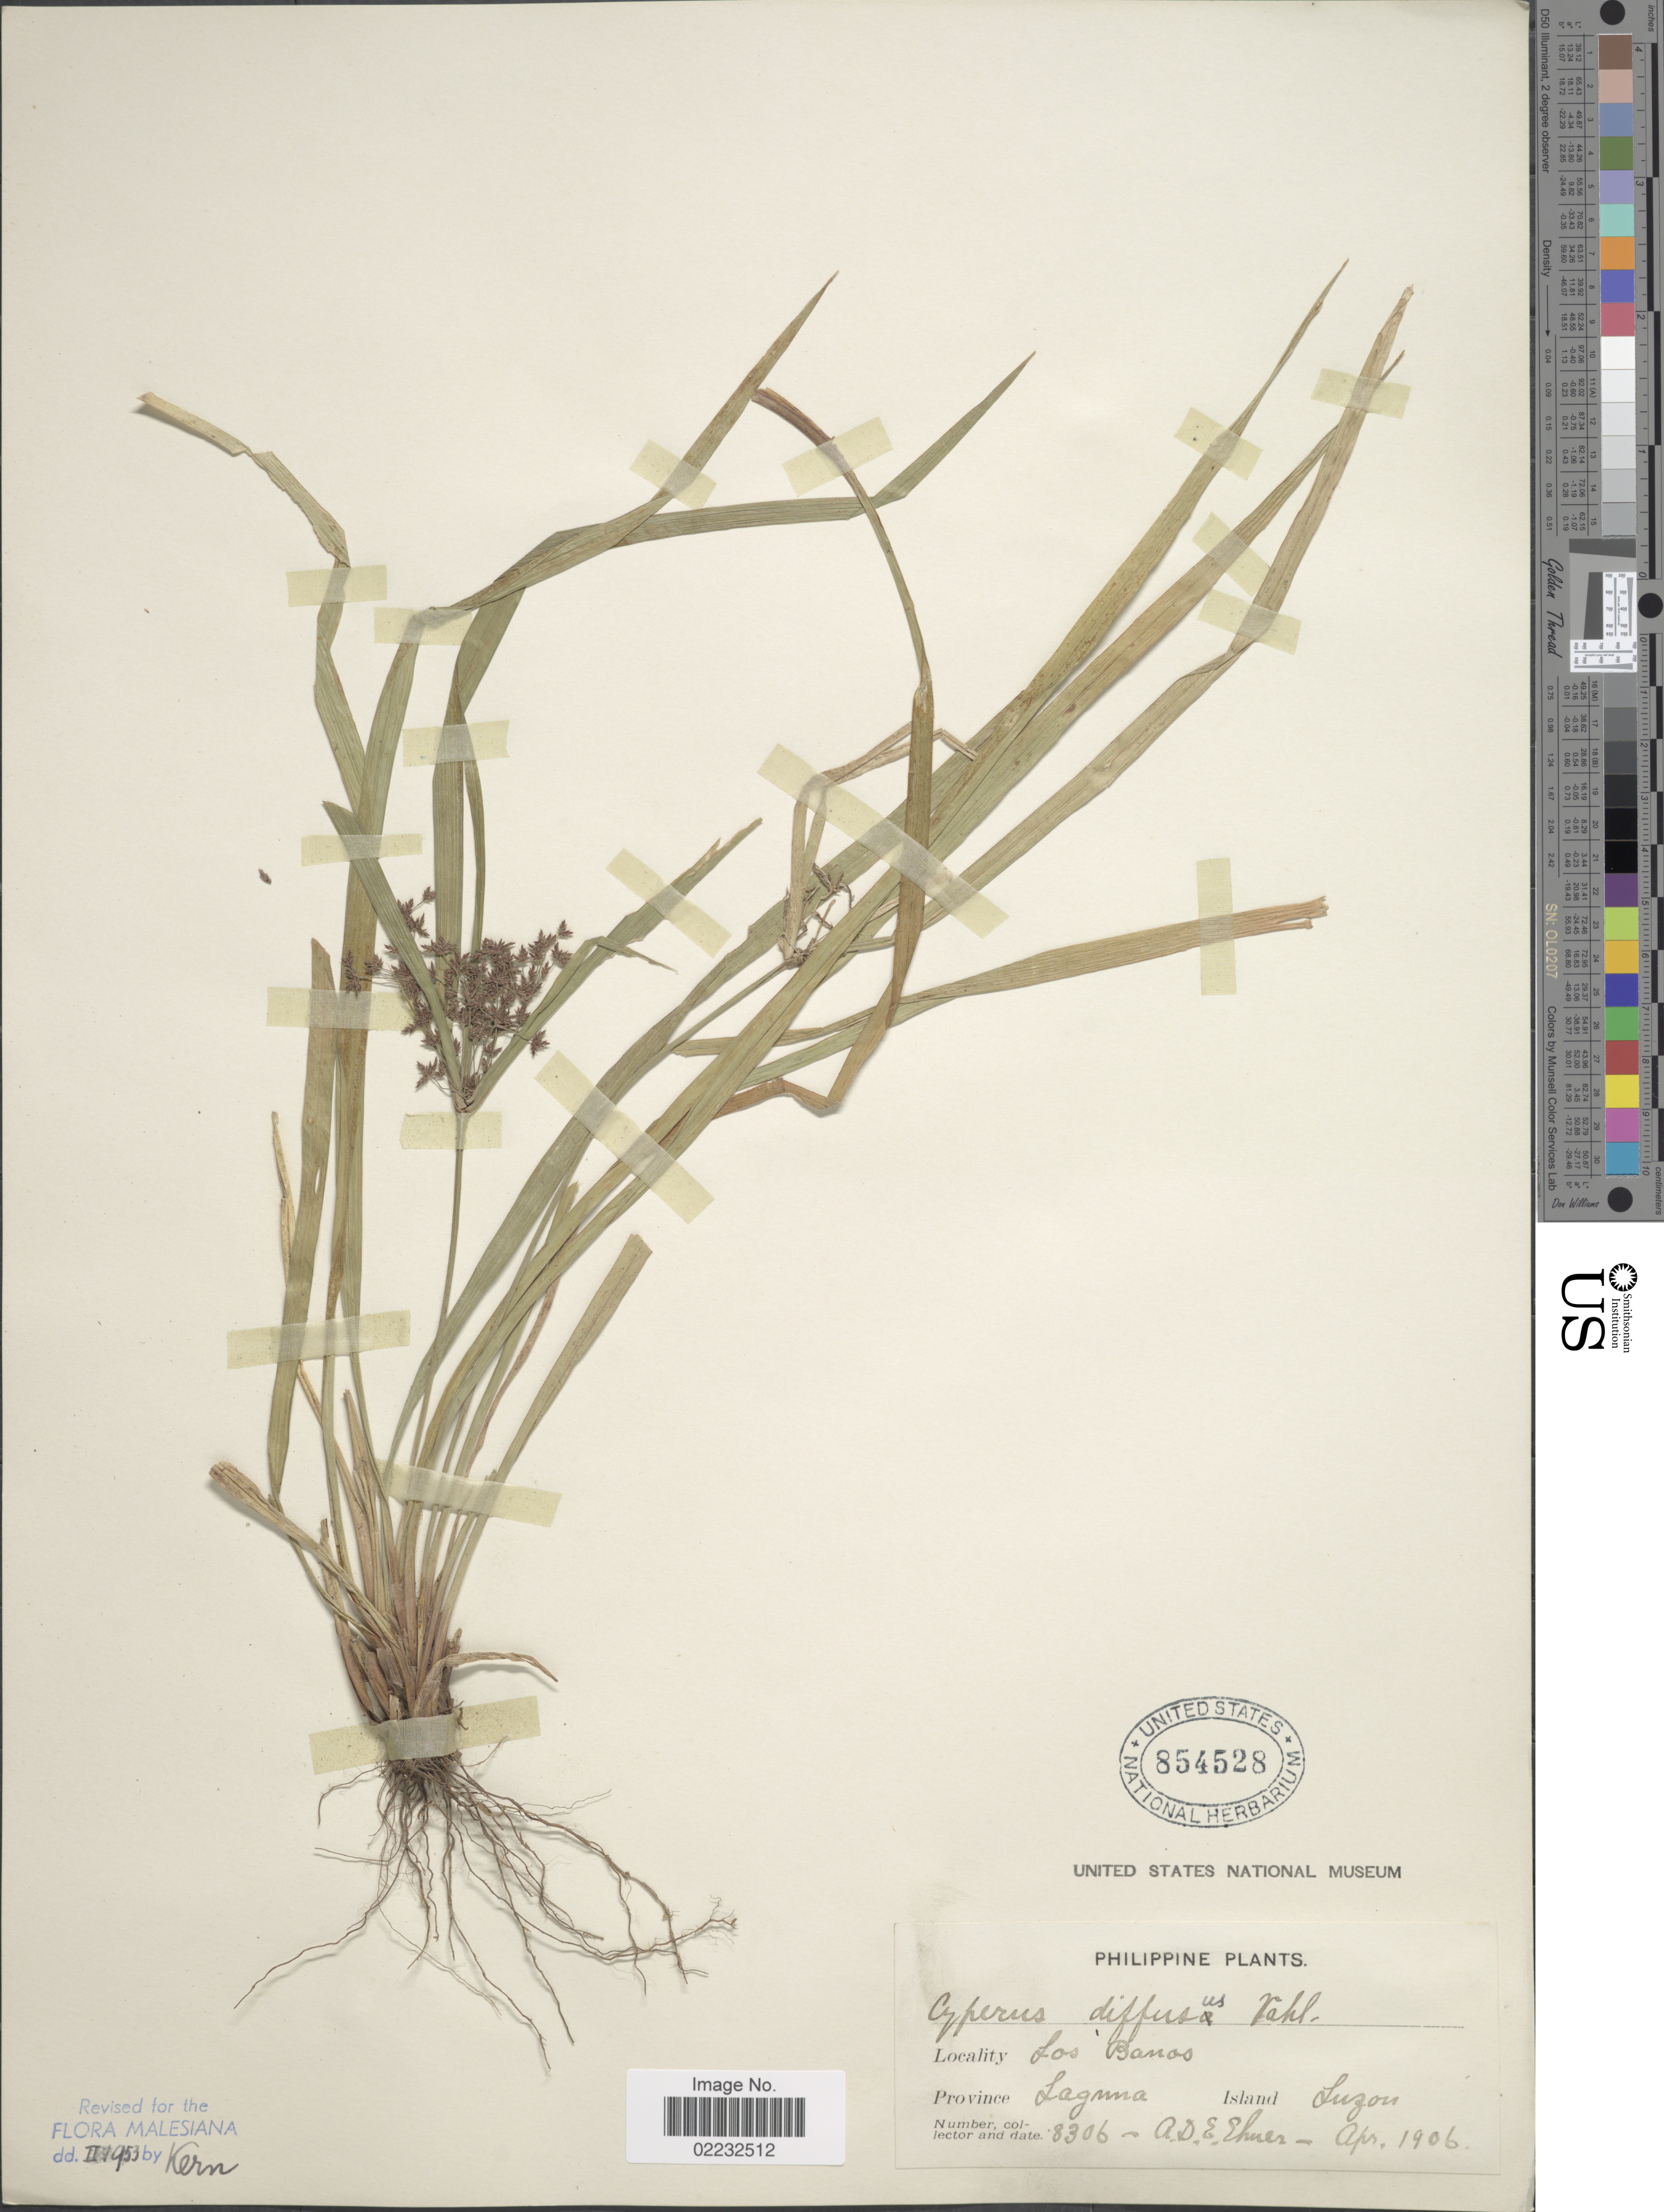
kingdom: Plantae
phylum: Tracheophyta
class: Liliopsida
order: Poales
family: Cyperaceae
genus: Cyperus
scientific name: Cyperus diffusus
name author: Vahl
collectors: A. D. E. Elmer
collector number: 8306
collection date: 1906-04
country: Philippines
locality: Los Banos, Province Laguna, Island Luzon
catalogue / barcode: US 854528